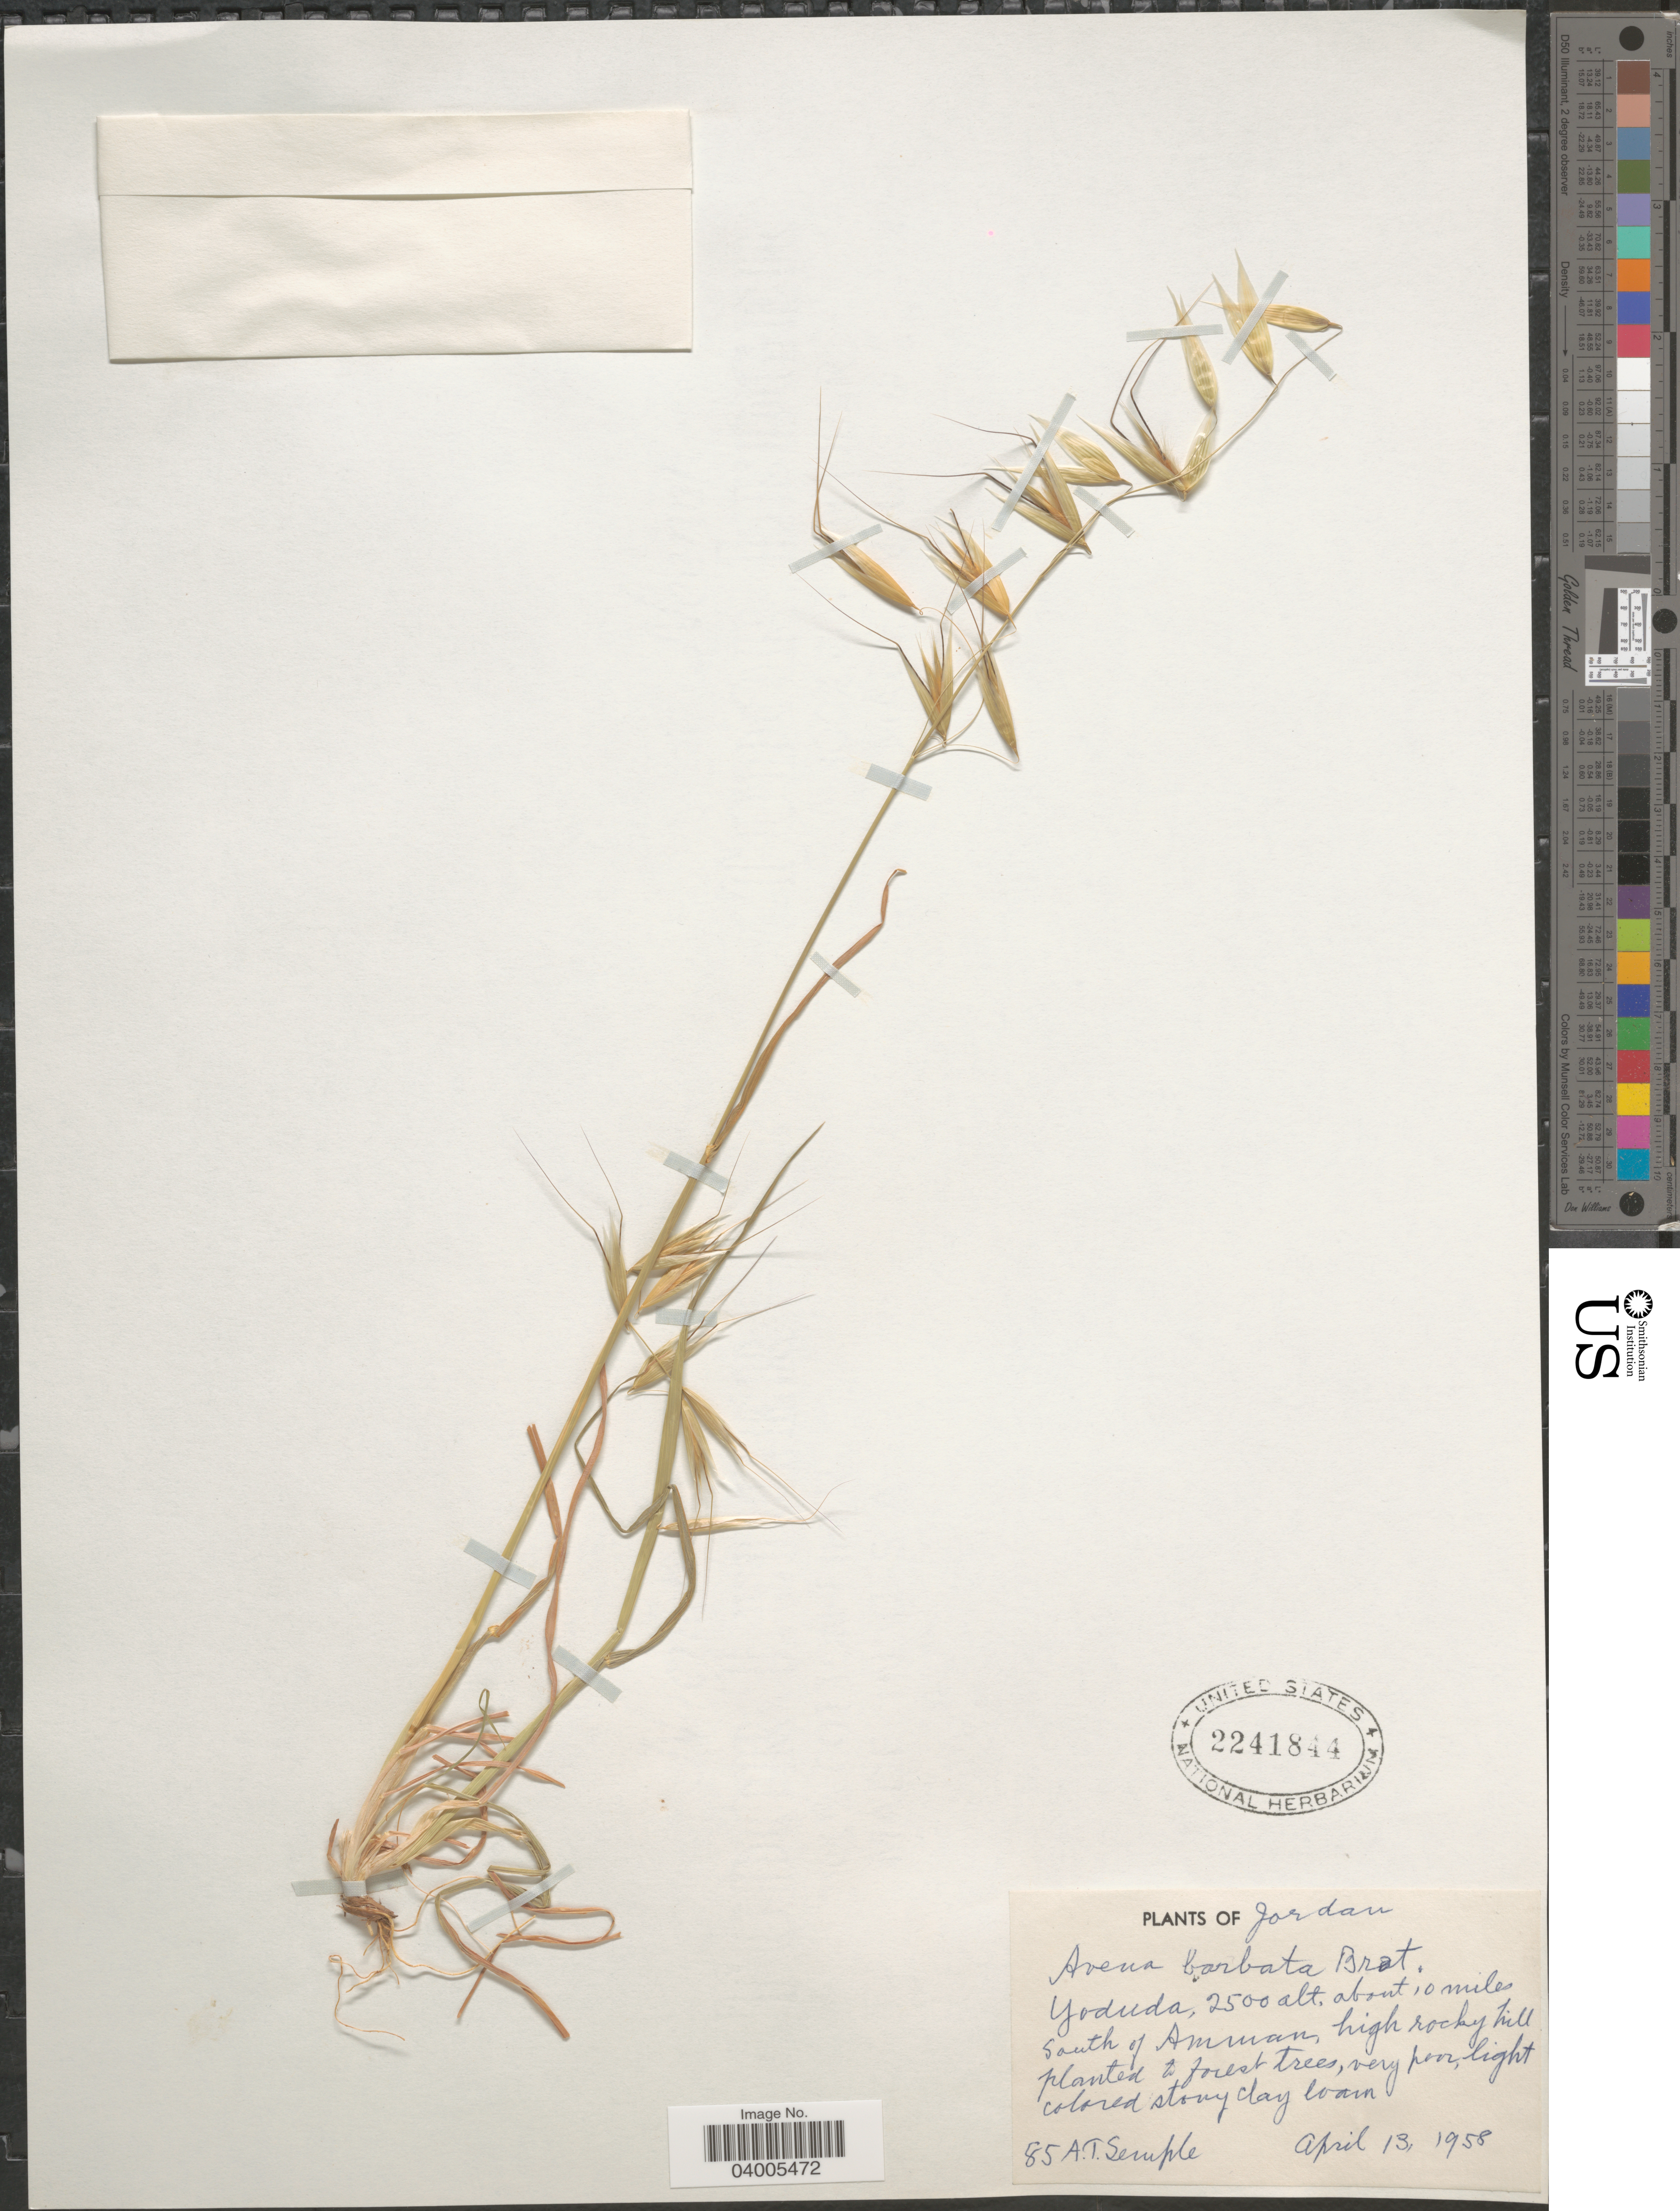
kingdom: Plantae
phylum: Tracheophyta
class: Liliopsida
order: Poales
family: Poaceae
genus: Avena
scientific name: Avena barbata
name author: Pott ex Link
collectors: A. Semple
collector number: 85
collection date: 1958-04-13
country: Jordan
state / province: Amman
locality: Yoduda, about 10 miles South of Amman.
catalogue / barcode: US 2241844